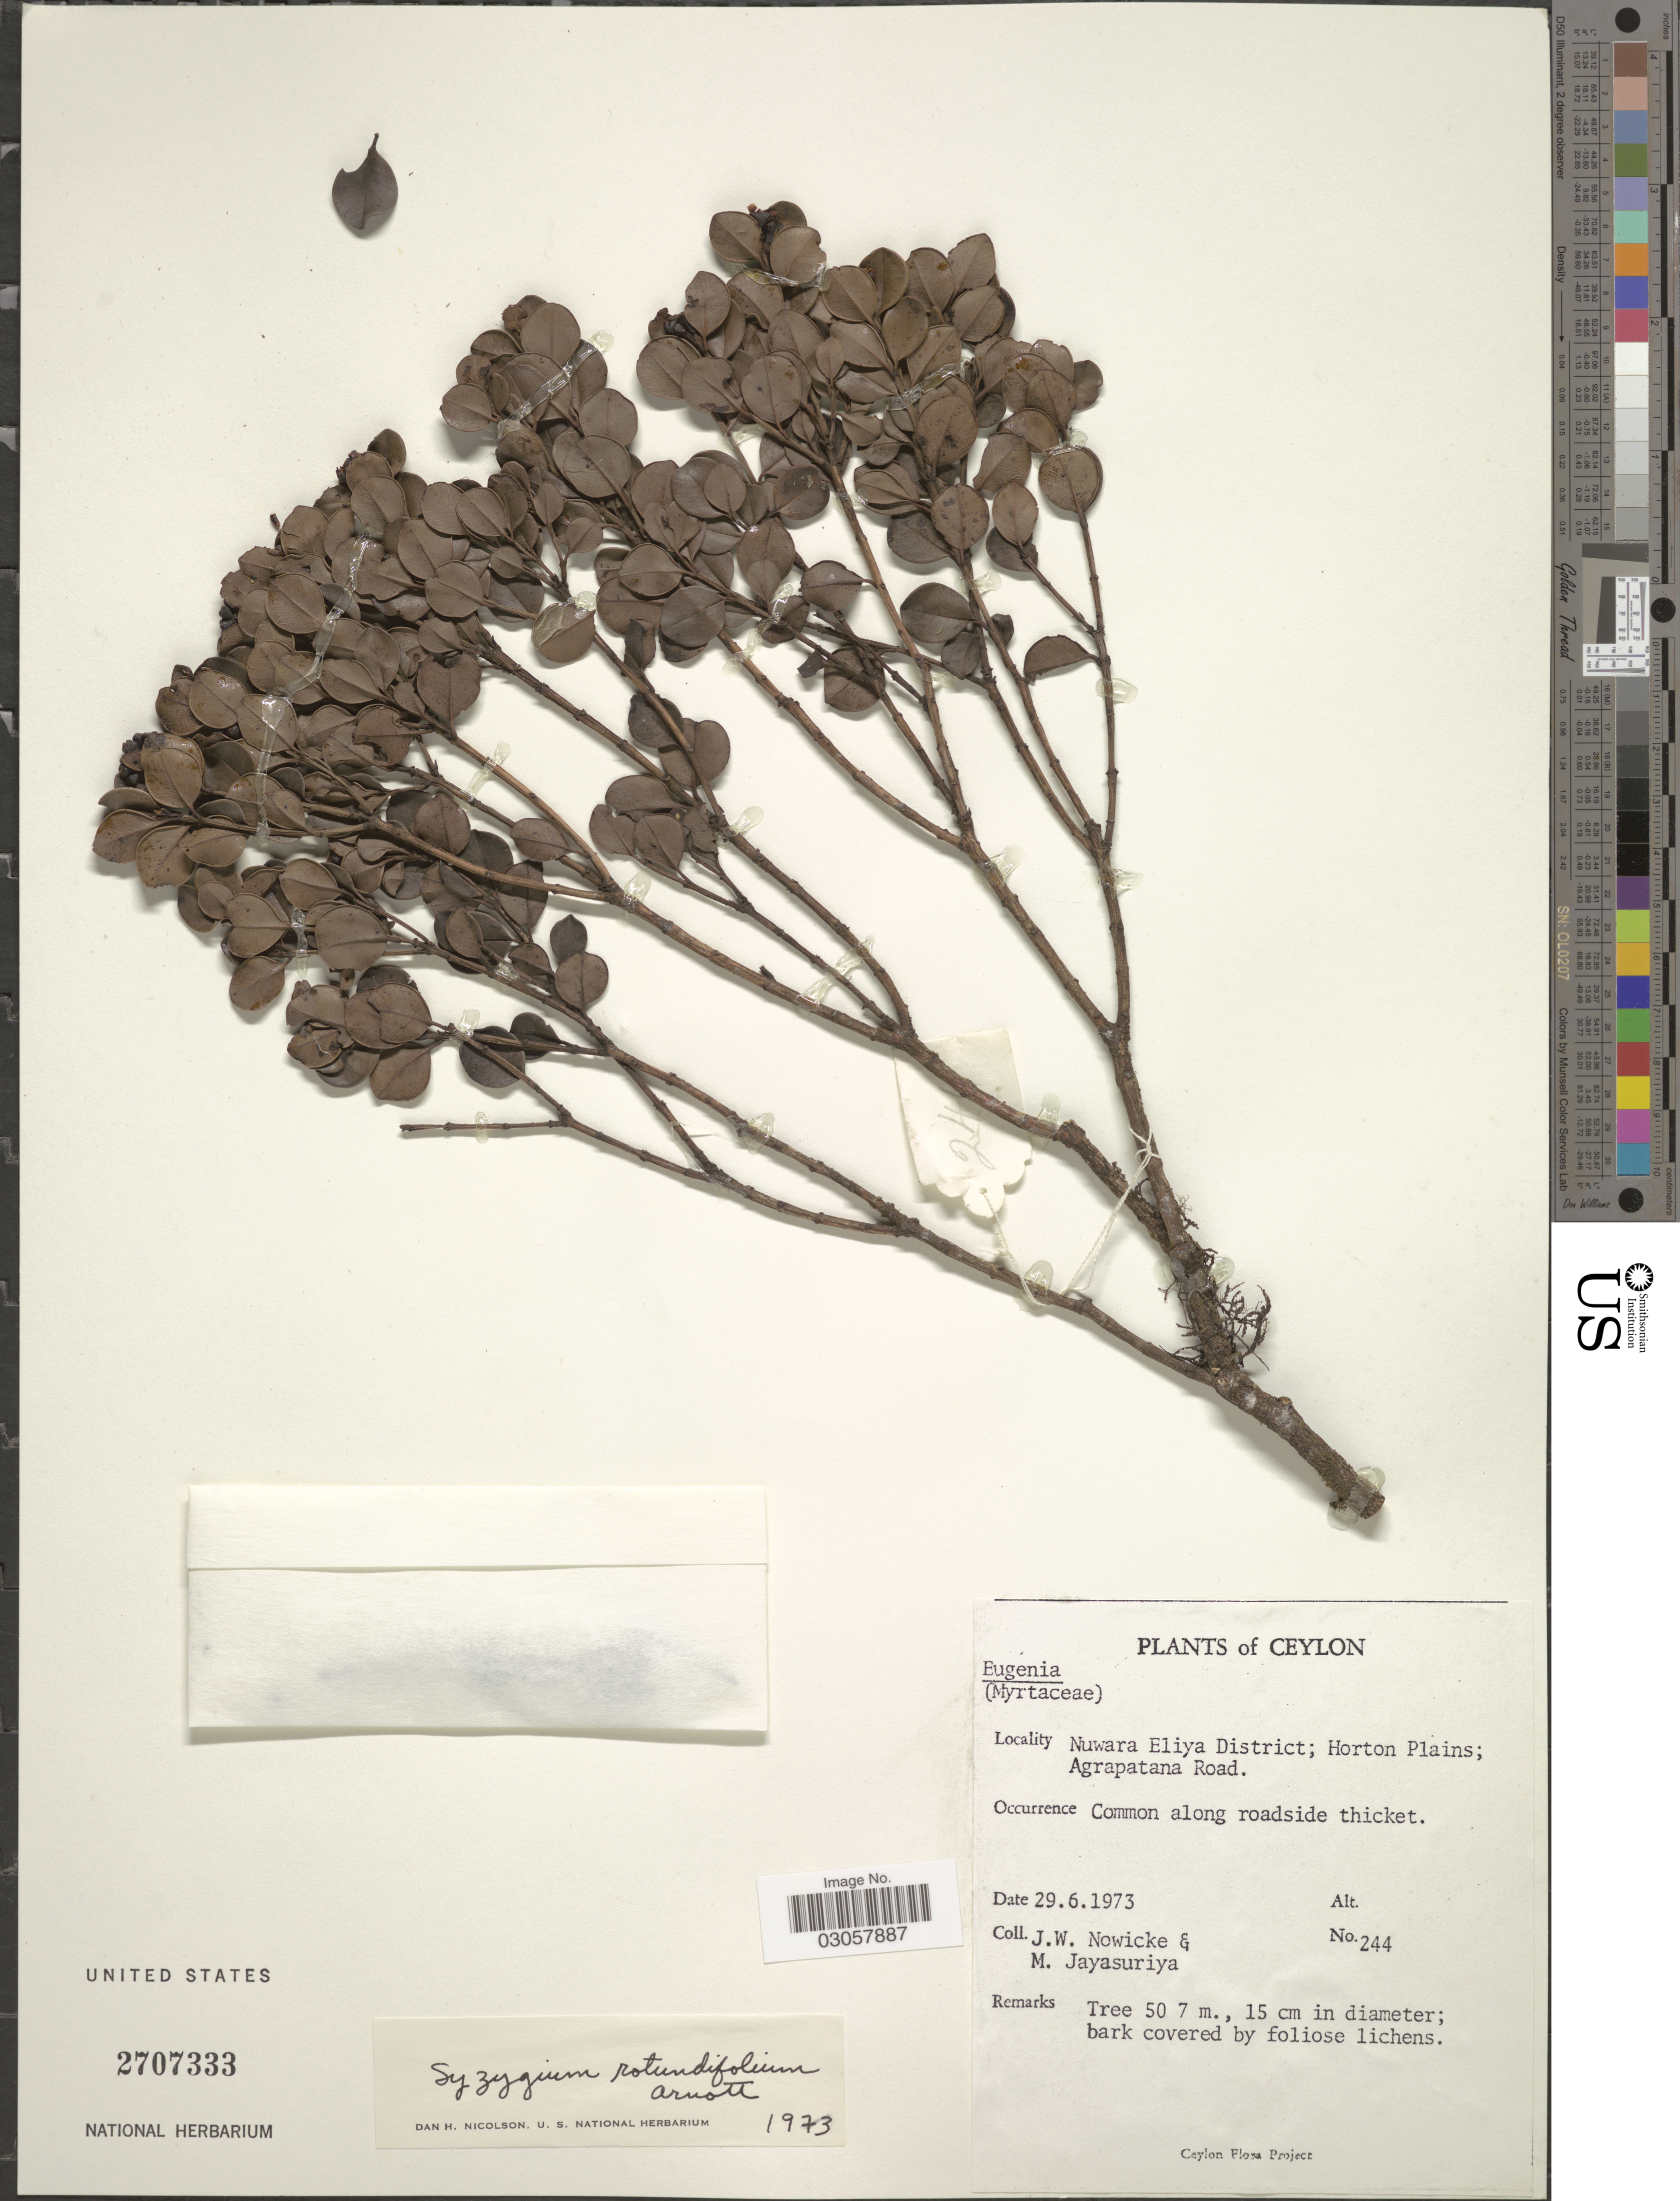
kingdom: Plantae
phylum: Tracheophyta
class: Magnoliopsida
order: Myrtales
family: Myrtaceae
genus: Syzygium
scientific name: Syzygium rotundifolium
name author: Arn.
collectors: J. W. Nowicke & M. Jayasuriya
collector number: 244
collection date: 1973-06-29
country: Sri Lanka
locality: Ceylon. Nuwara Eliya District; Horton Plains; Agrapatana Road.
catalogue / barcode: US 2707333